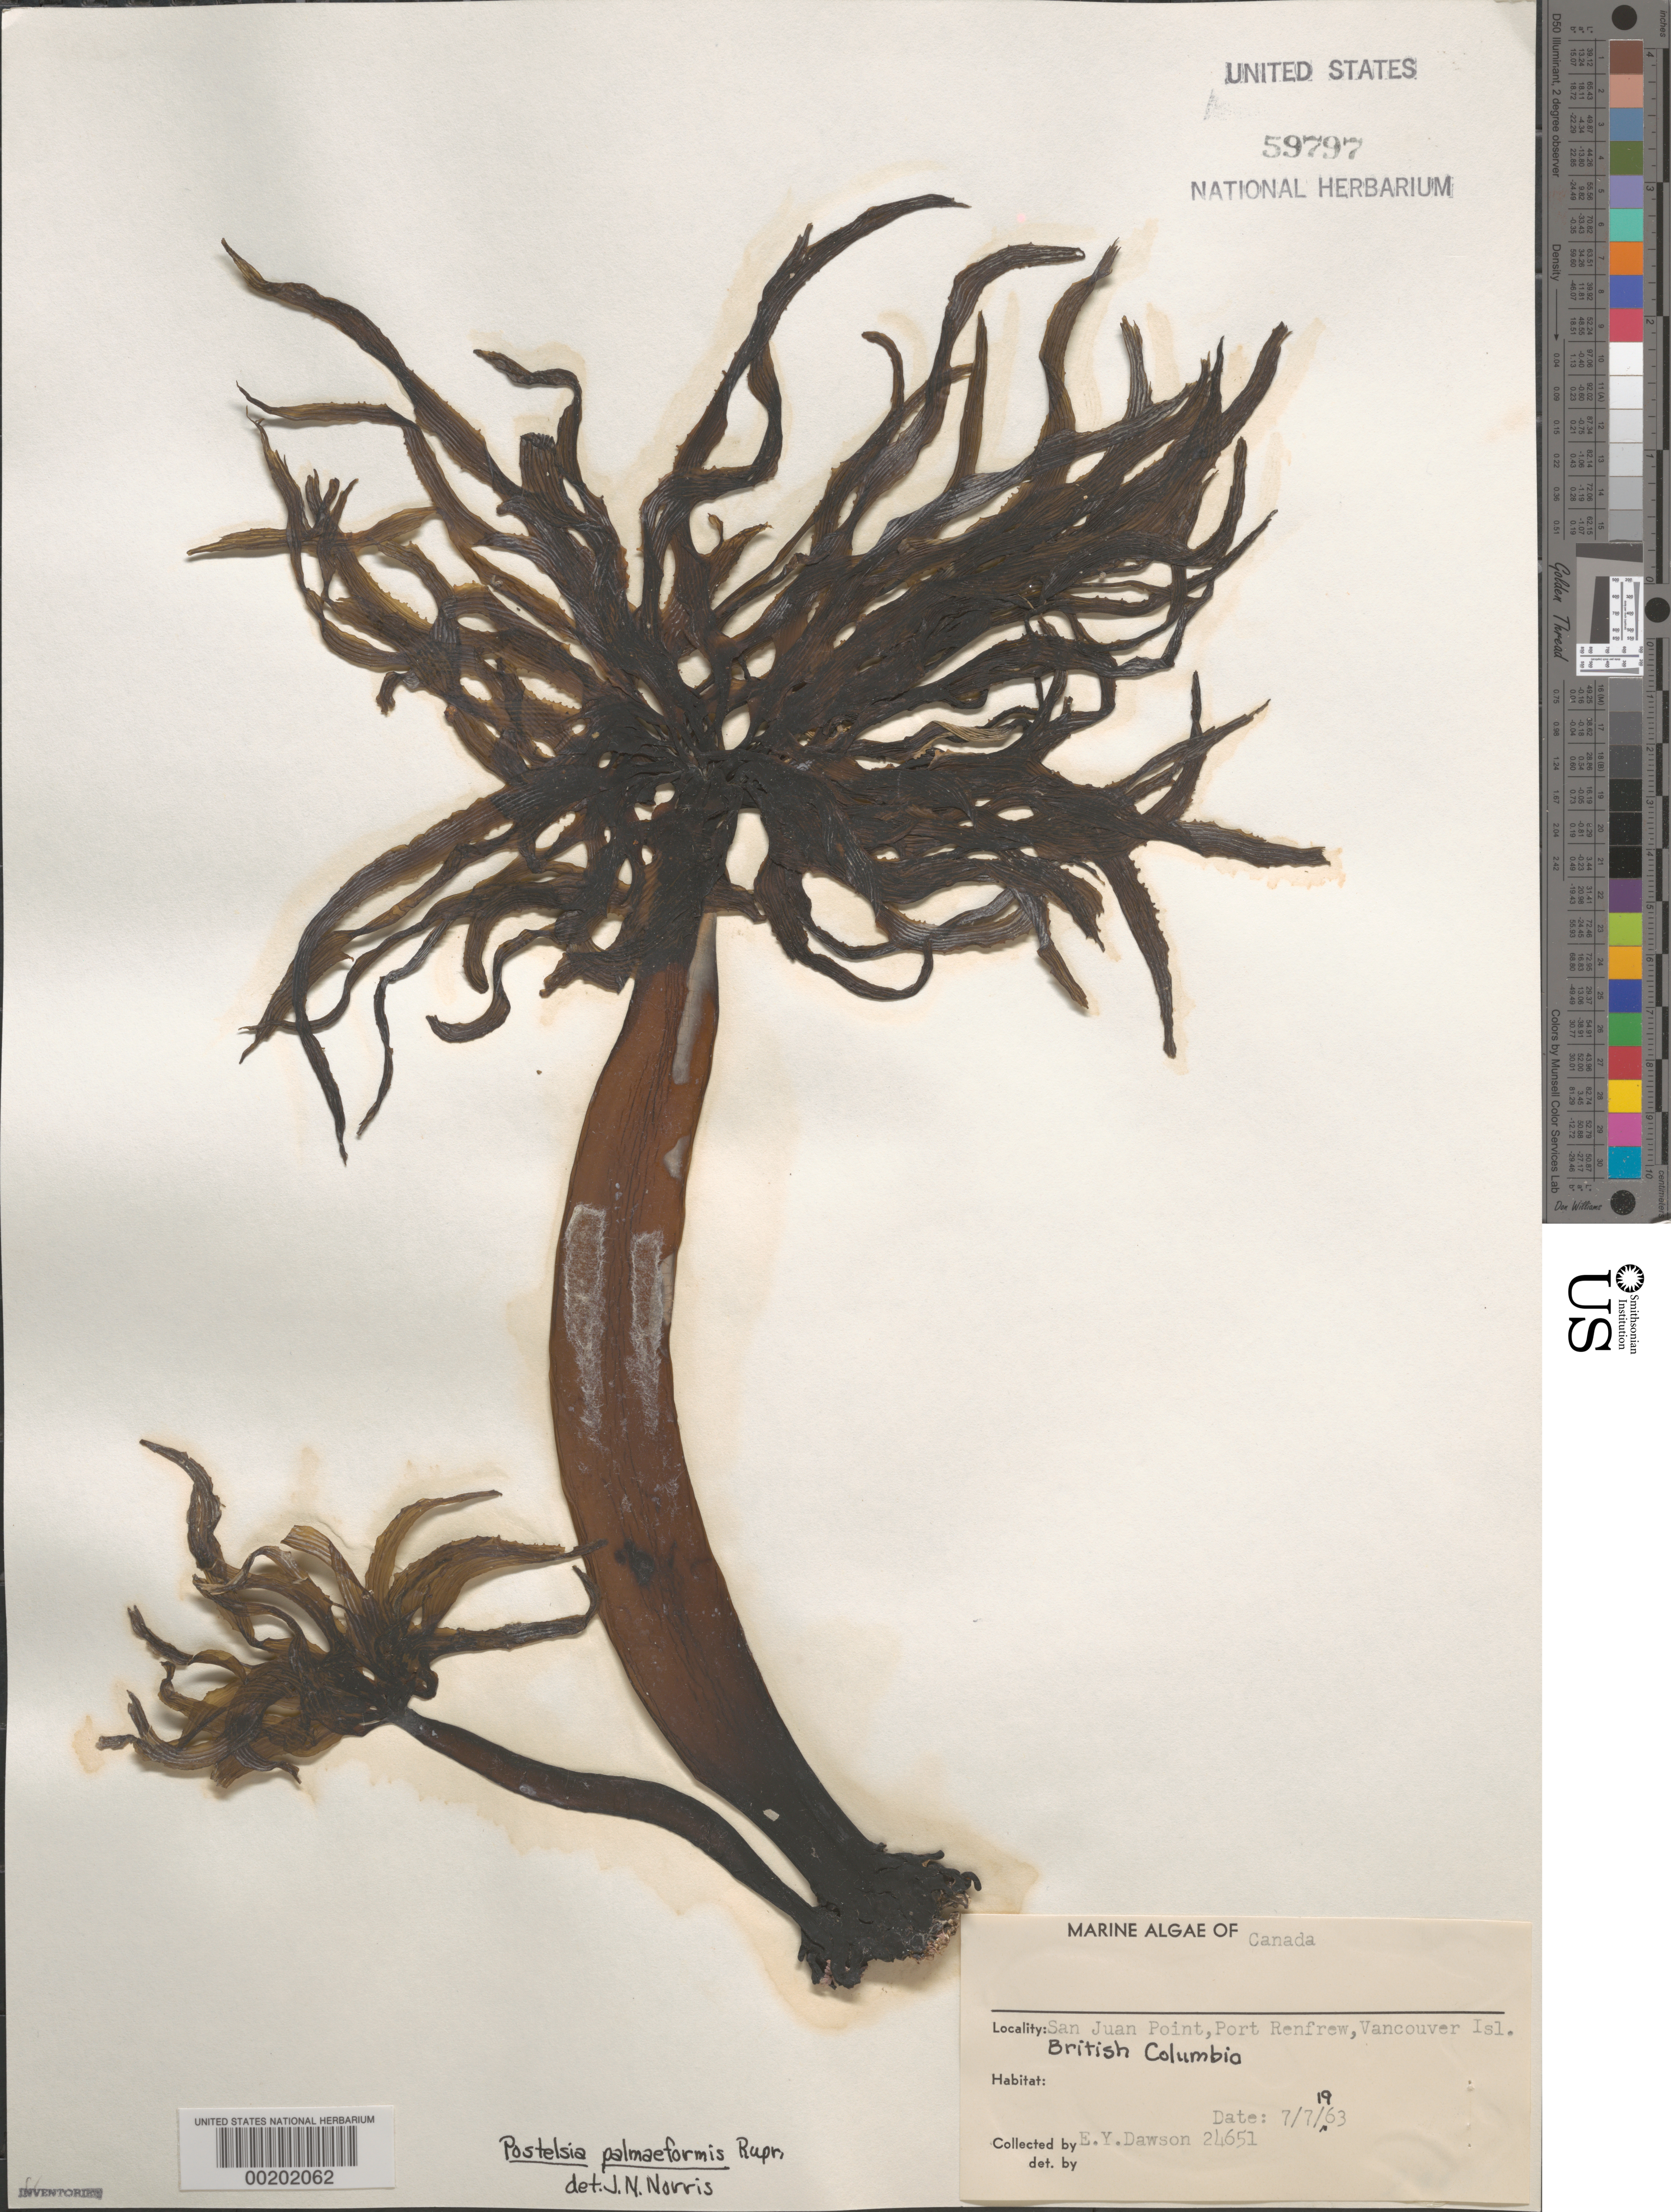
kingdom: Chromista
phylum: Ochrophyta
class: Phaeophyceae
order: Laminariales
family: Laminariaceae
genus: Postelsia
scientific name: Postelsia palmaeformis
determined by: Norris, James N.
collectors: E. Y. Dawson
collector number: EYD 24651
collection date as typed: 07 Jul 1963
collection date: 1963-07-07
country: Canada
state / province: British Columbia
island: Vancouver Island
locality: San Juan Point, Port Renfrew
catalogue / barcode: US 59797